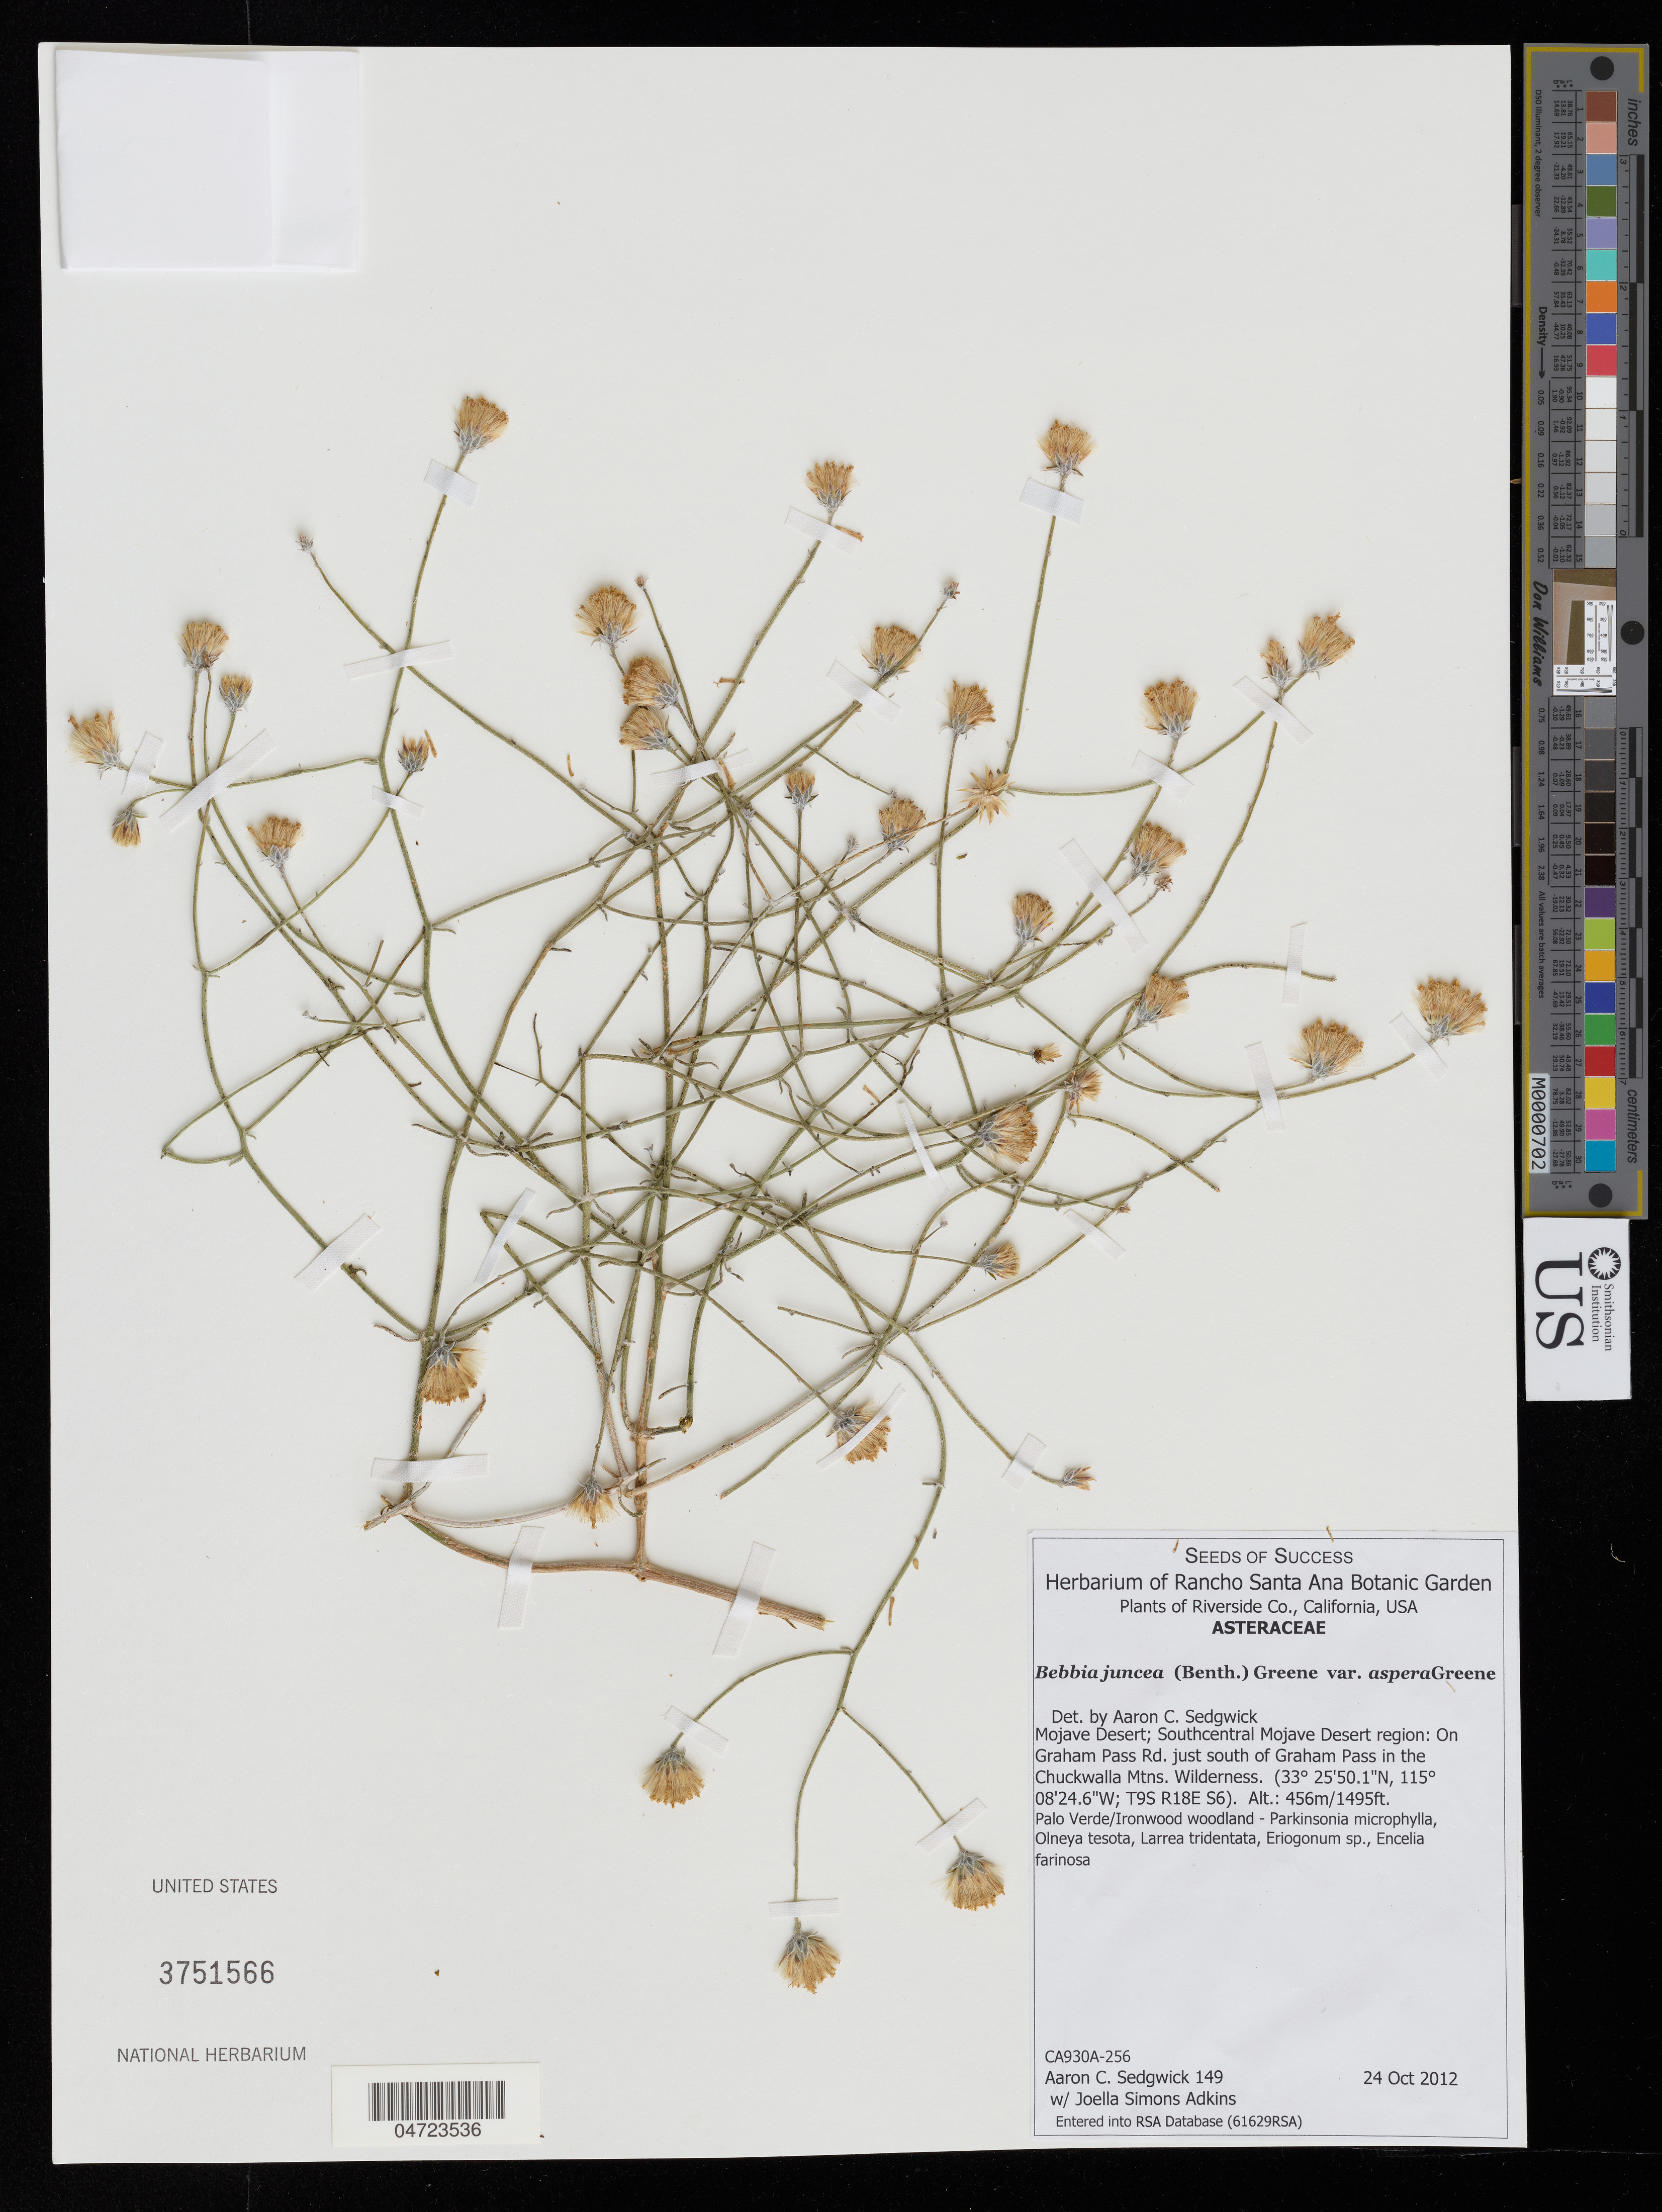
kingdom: Plantae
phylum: Tracheophyta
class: Magnoliopsida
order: Asterales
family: Asteraceae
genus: Bebbia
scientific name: Bebbia juncea var. aspera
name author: Greene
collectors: A. Sedgwick & J. Simons-Adkins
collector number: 149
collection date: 2012-10-24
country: United States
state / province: California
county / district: Riverside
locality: Riverside Co. Mojave Desert; Southcentral Mojave Desert region: On Graham Pass Rd. just south of Graham Pass in the Chuckwalla Mtns. Wilderness. (T9S R18E S6).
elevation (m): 456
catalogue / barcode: US 3751566